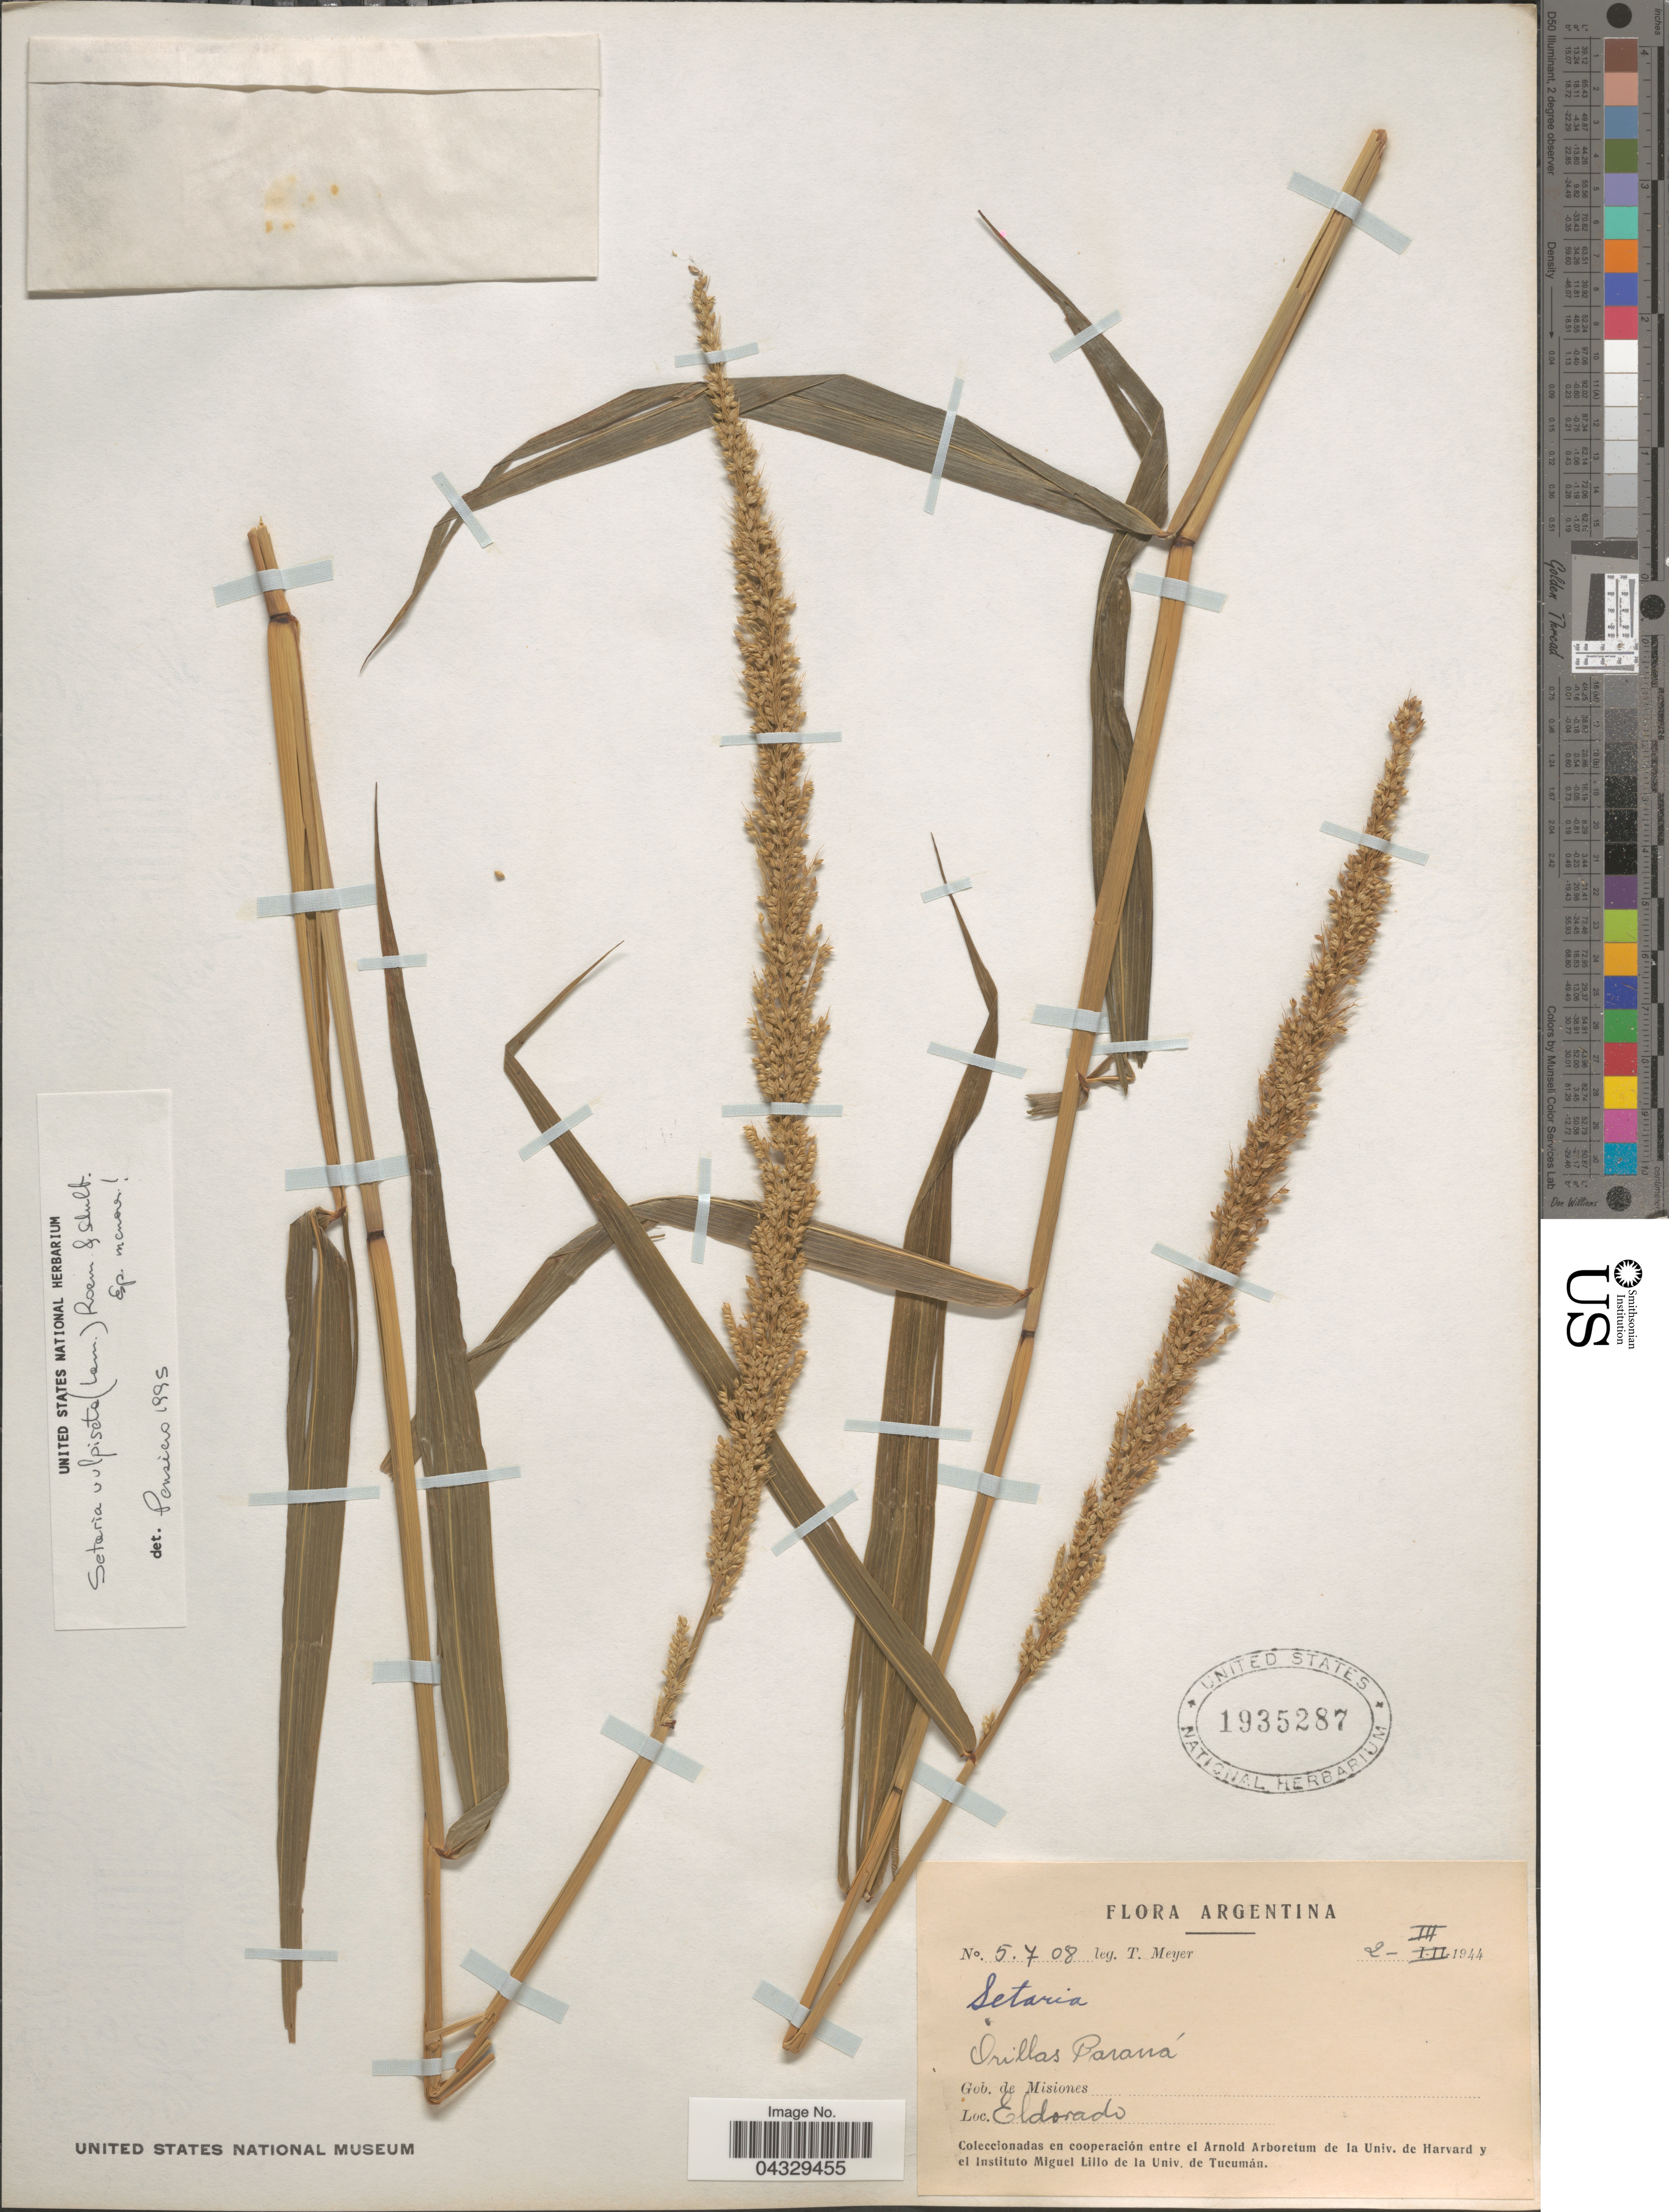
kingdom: Plantae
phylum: Tracheophyta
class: Liliopsida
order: Poales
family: Poaceae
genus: Setaria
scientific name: Setaria vulpiseta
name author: (Lam.) Roem. & Schult.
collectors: T. Meyer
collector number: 5708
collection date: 1944-03-02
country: Argentina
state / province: Misiones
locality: Orillas Paraná. Gob. de Misiones. Eldorado.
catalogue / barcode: US 1935287